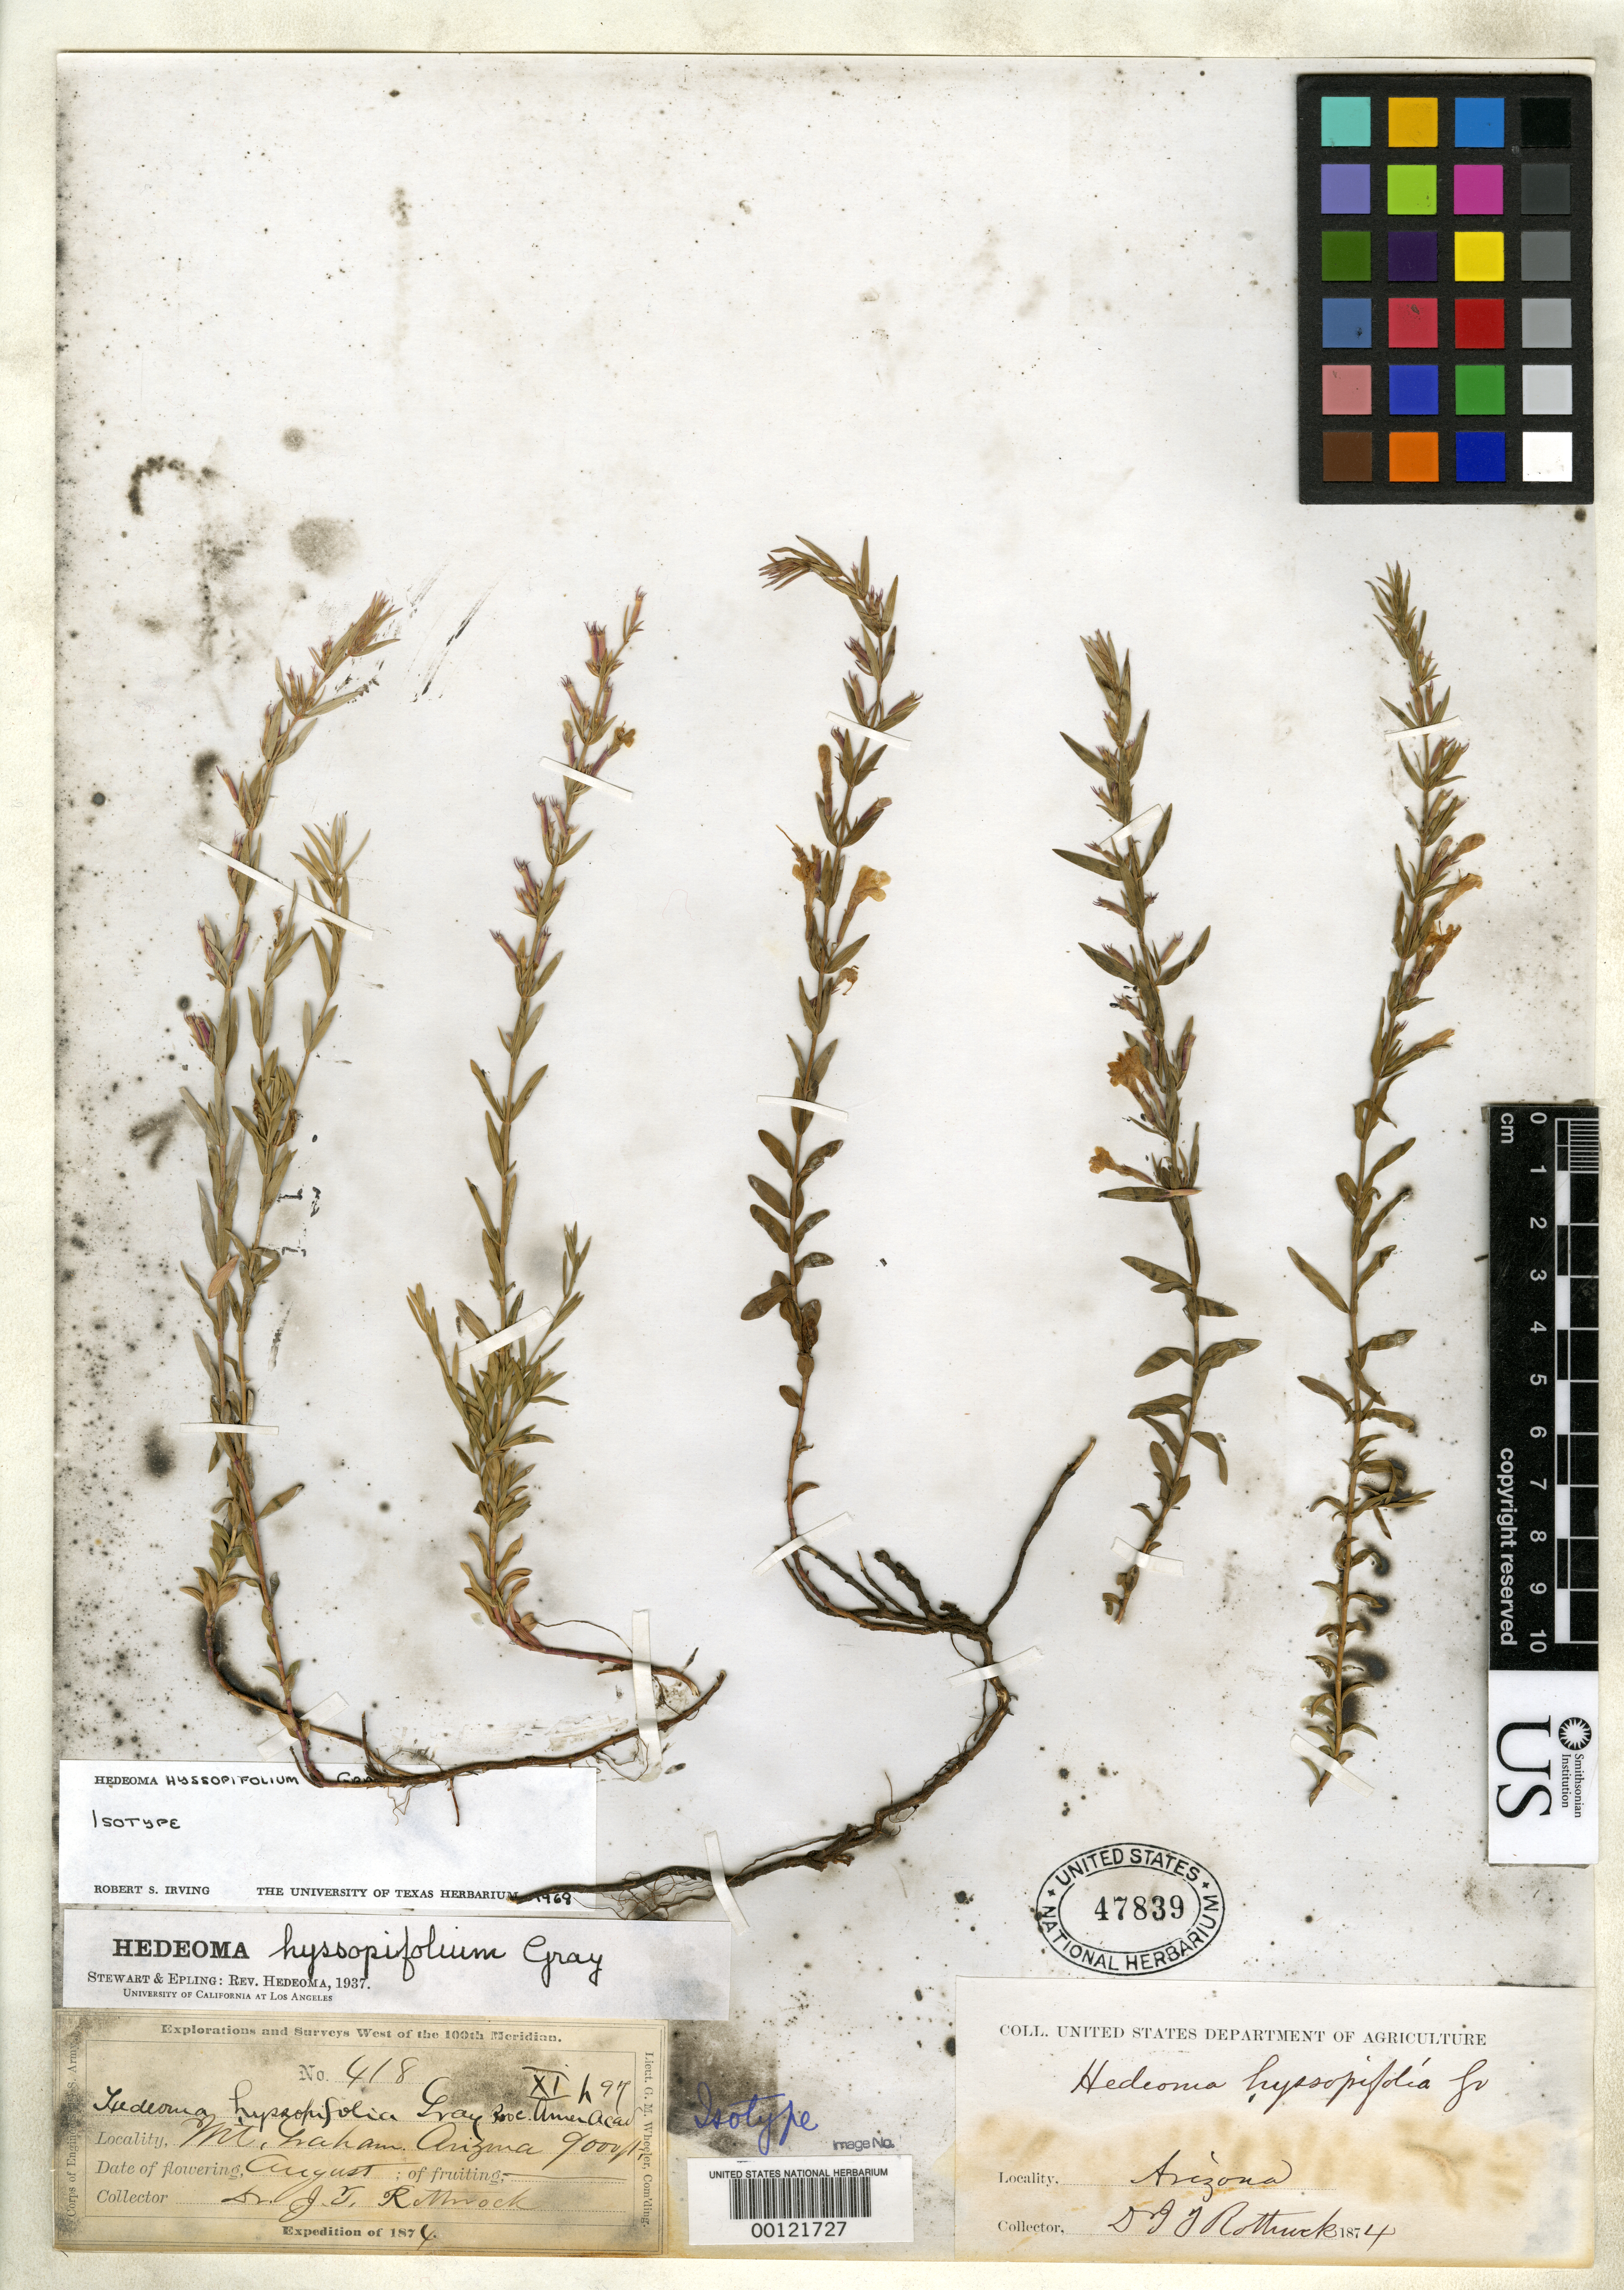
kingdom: Plantae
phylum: Tracheophyta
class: Magnoliopsida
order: Lamiales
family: Lamiaceae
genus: Hedeoma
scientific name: Hedeoma hyssopifolia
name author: A. Gray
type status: Isotype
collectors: J. T. Rothrock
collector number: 418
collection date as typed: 1874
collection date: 1874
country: United States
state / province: Arizona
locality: Mt. Laham.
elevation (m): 2743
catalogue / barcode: US 47839